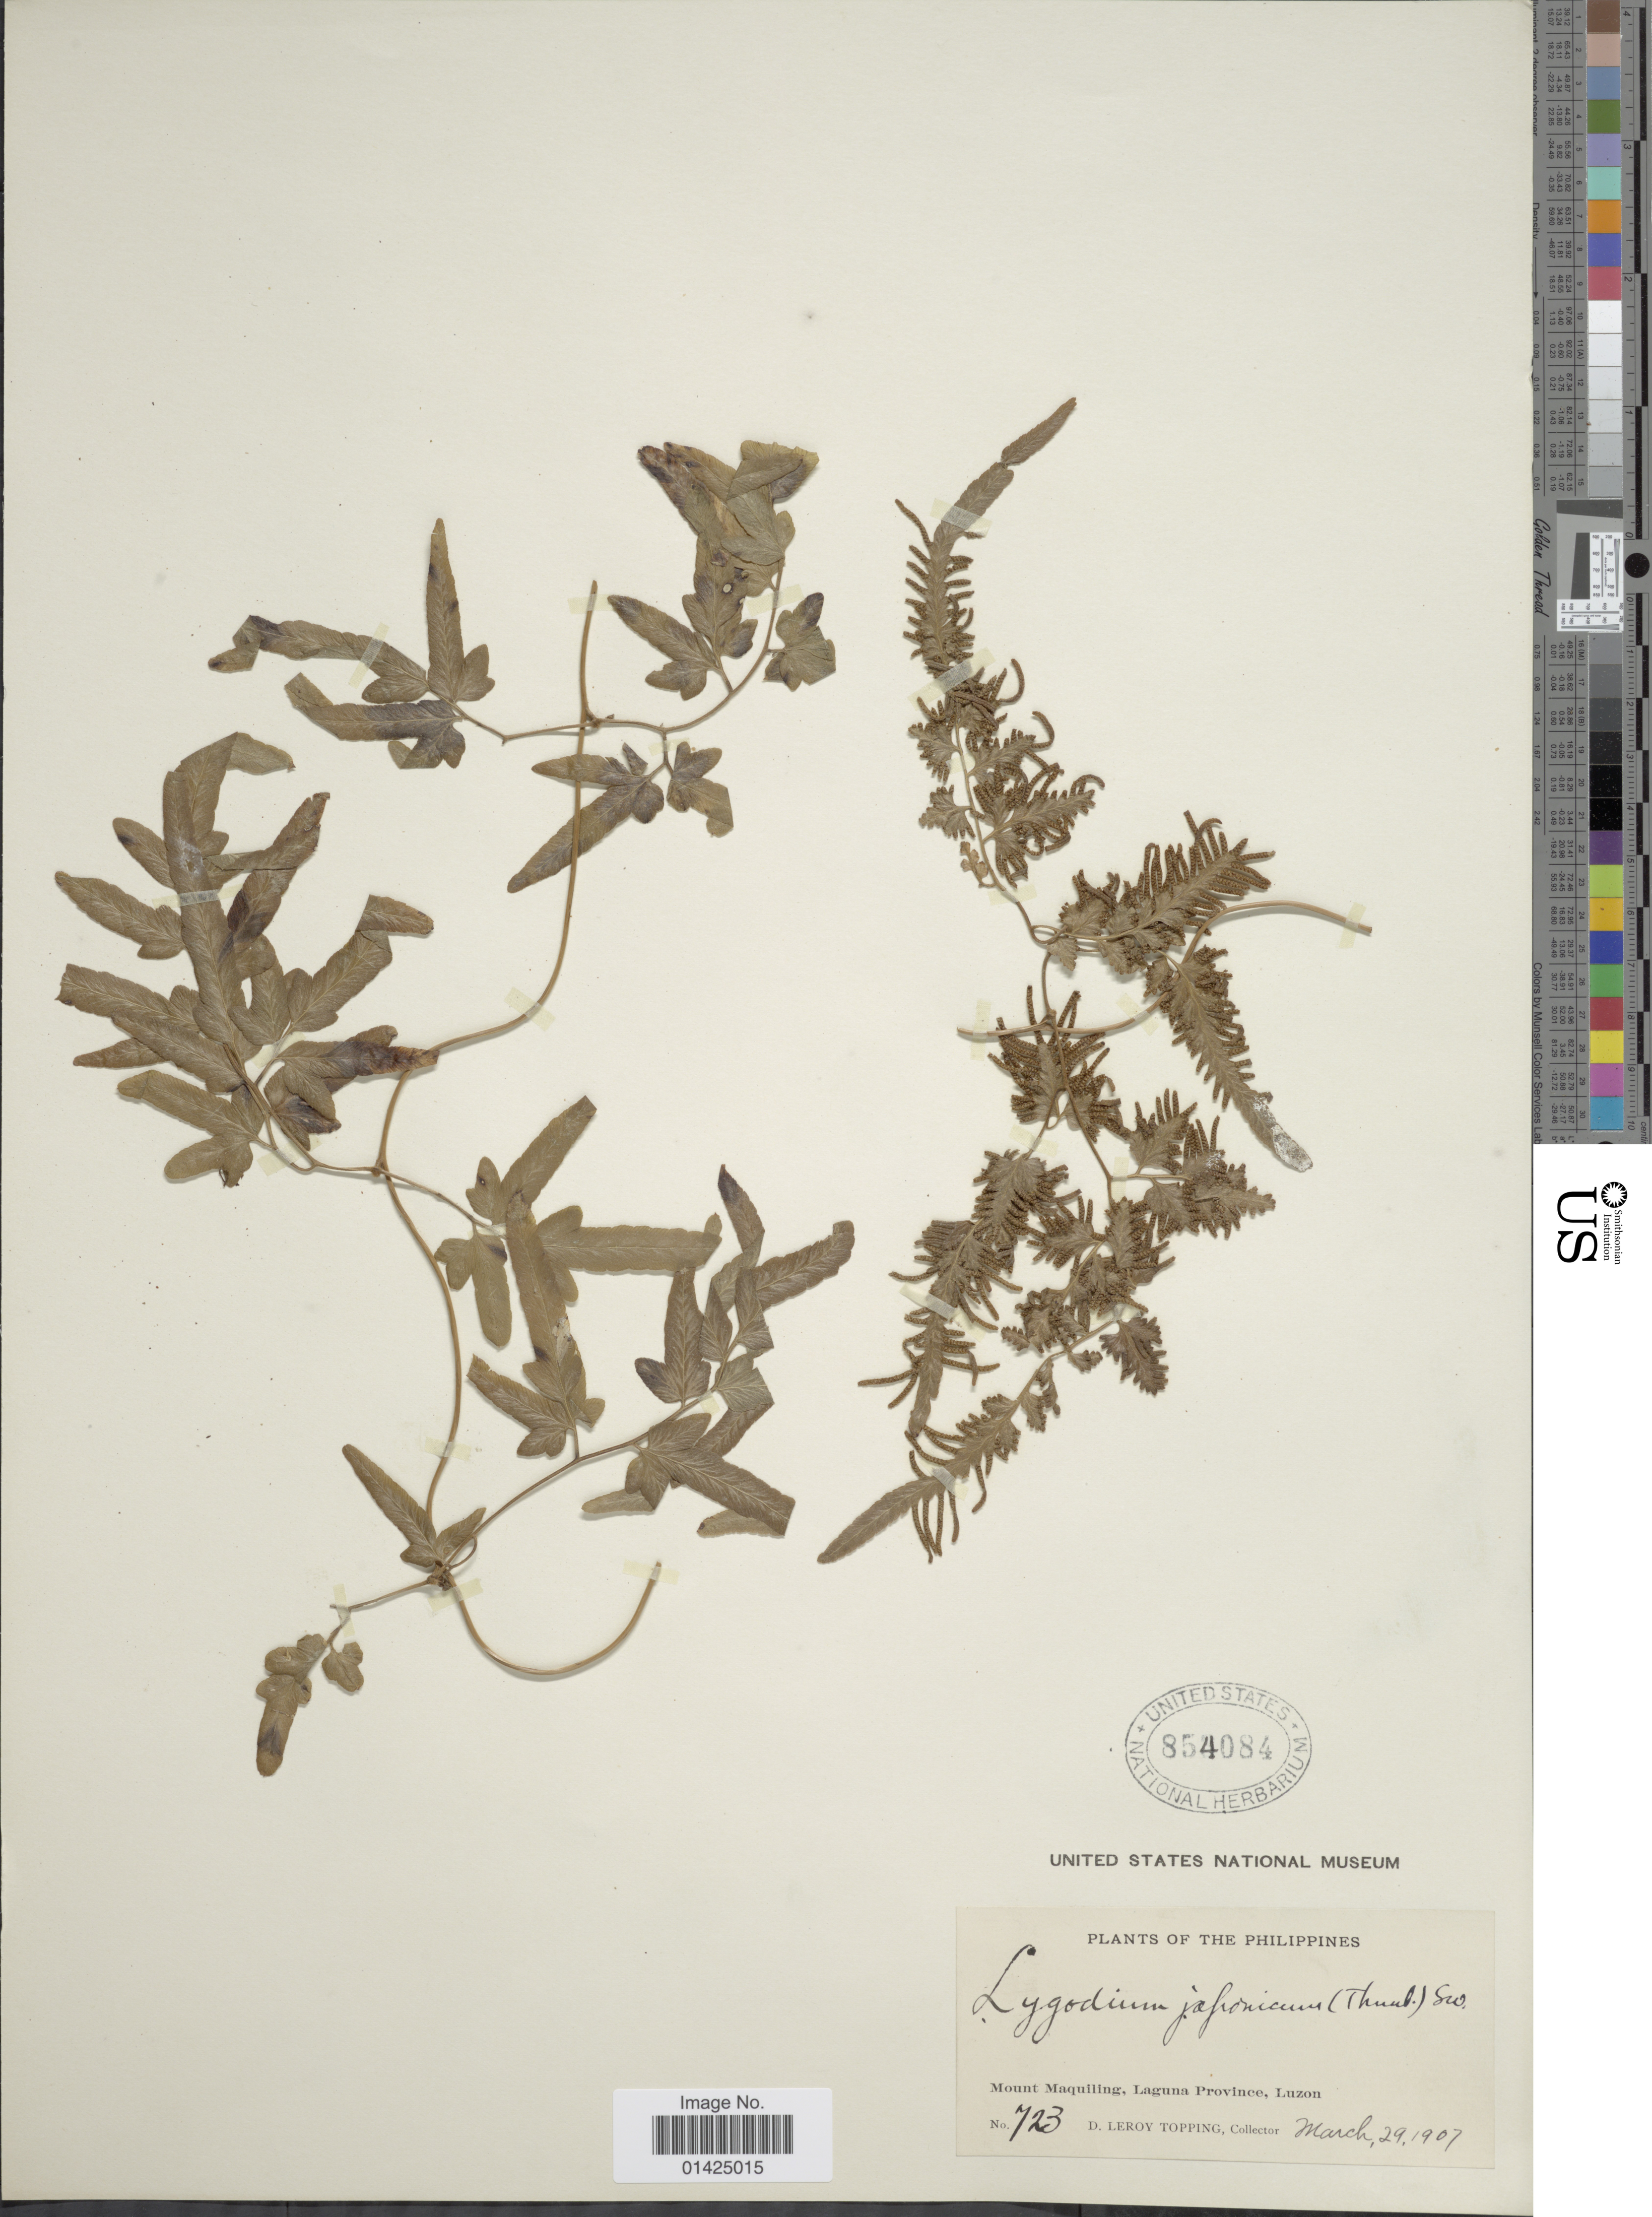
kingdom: Plantae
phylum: Tracheophyta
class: Polypodiopsida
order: Schizaeales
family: Lygodiaceae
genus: Lygodium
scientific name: Lygodium japonicum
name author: (Thunb.) Sw.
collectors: D. L. Topping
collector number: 723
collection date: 1907-03-29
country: Philippines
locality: Mount Maquiling, Laguna Province, Luzon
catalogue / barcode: US 854084